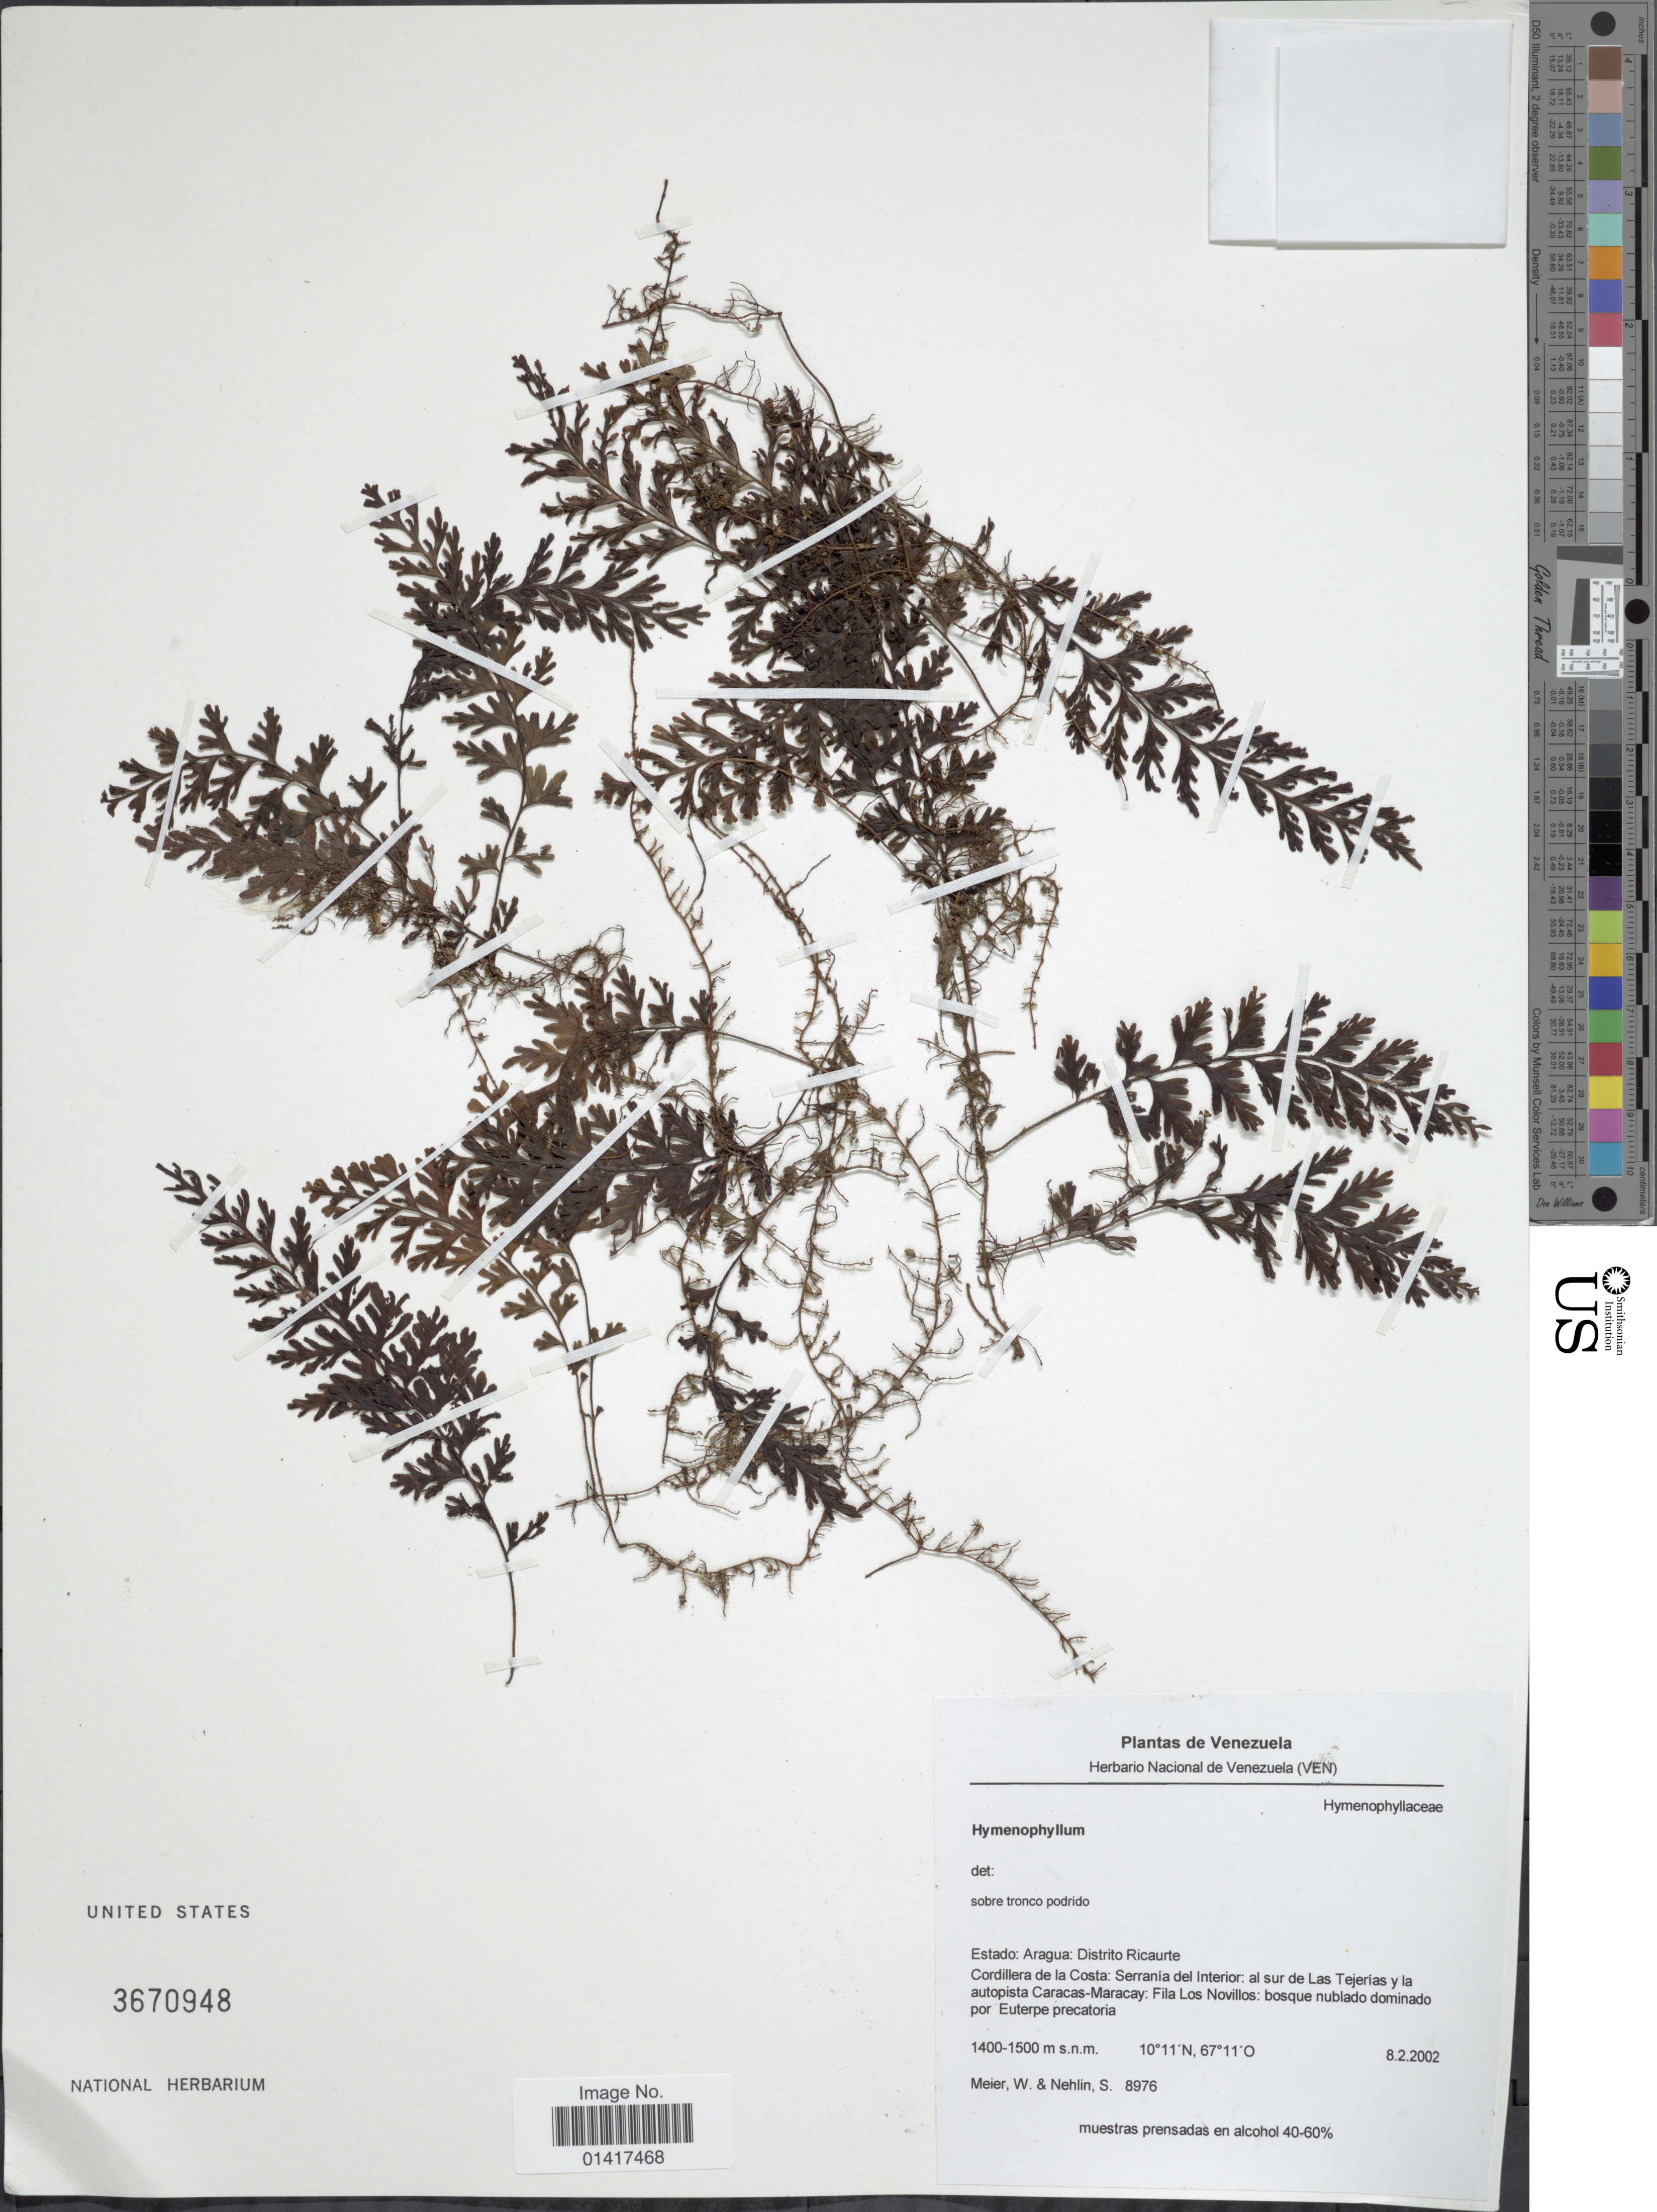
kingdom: Plantae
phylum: Tracheophyta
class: Polypodiopsida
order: Hymenophyllales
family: Hymenophyllaceae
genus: Hymenophyllum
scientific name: Hymenophyllum sp.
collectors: W. Meier & S. Nehlin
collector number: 8976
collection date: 2002-02-08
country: Venezuela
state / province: Aragua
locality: Estado: Aragua: Distrito Ricaurte. Cordillera de La Costa: Serrania del Interior: al sur de Las Tejerias y la autopista Caracas-Maracay. Fila Los Novillos: bosque nublado dominado por Eutrepe precatoria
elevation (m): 1400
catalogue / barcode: US 3670948